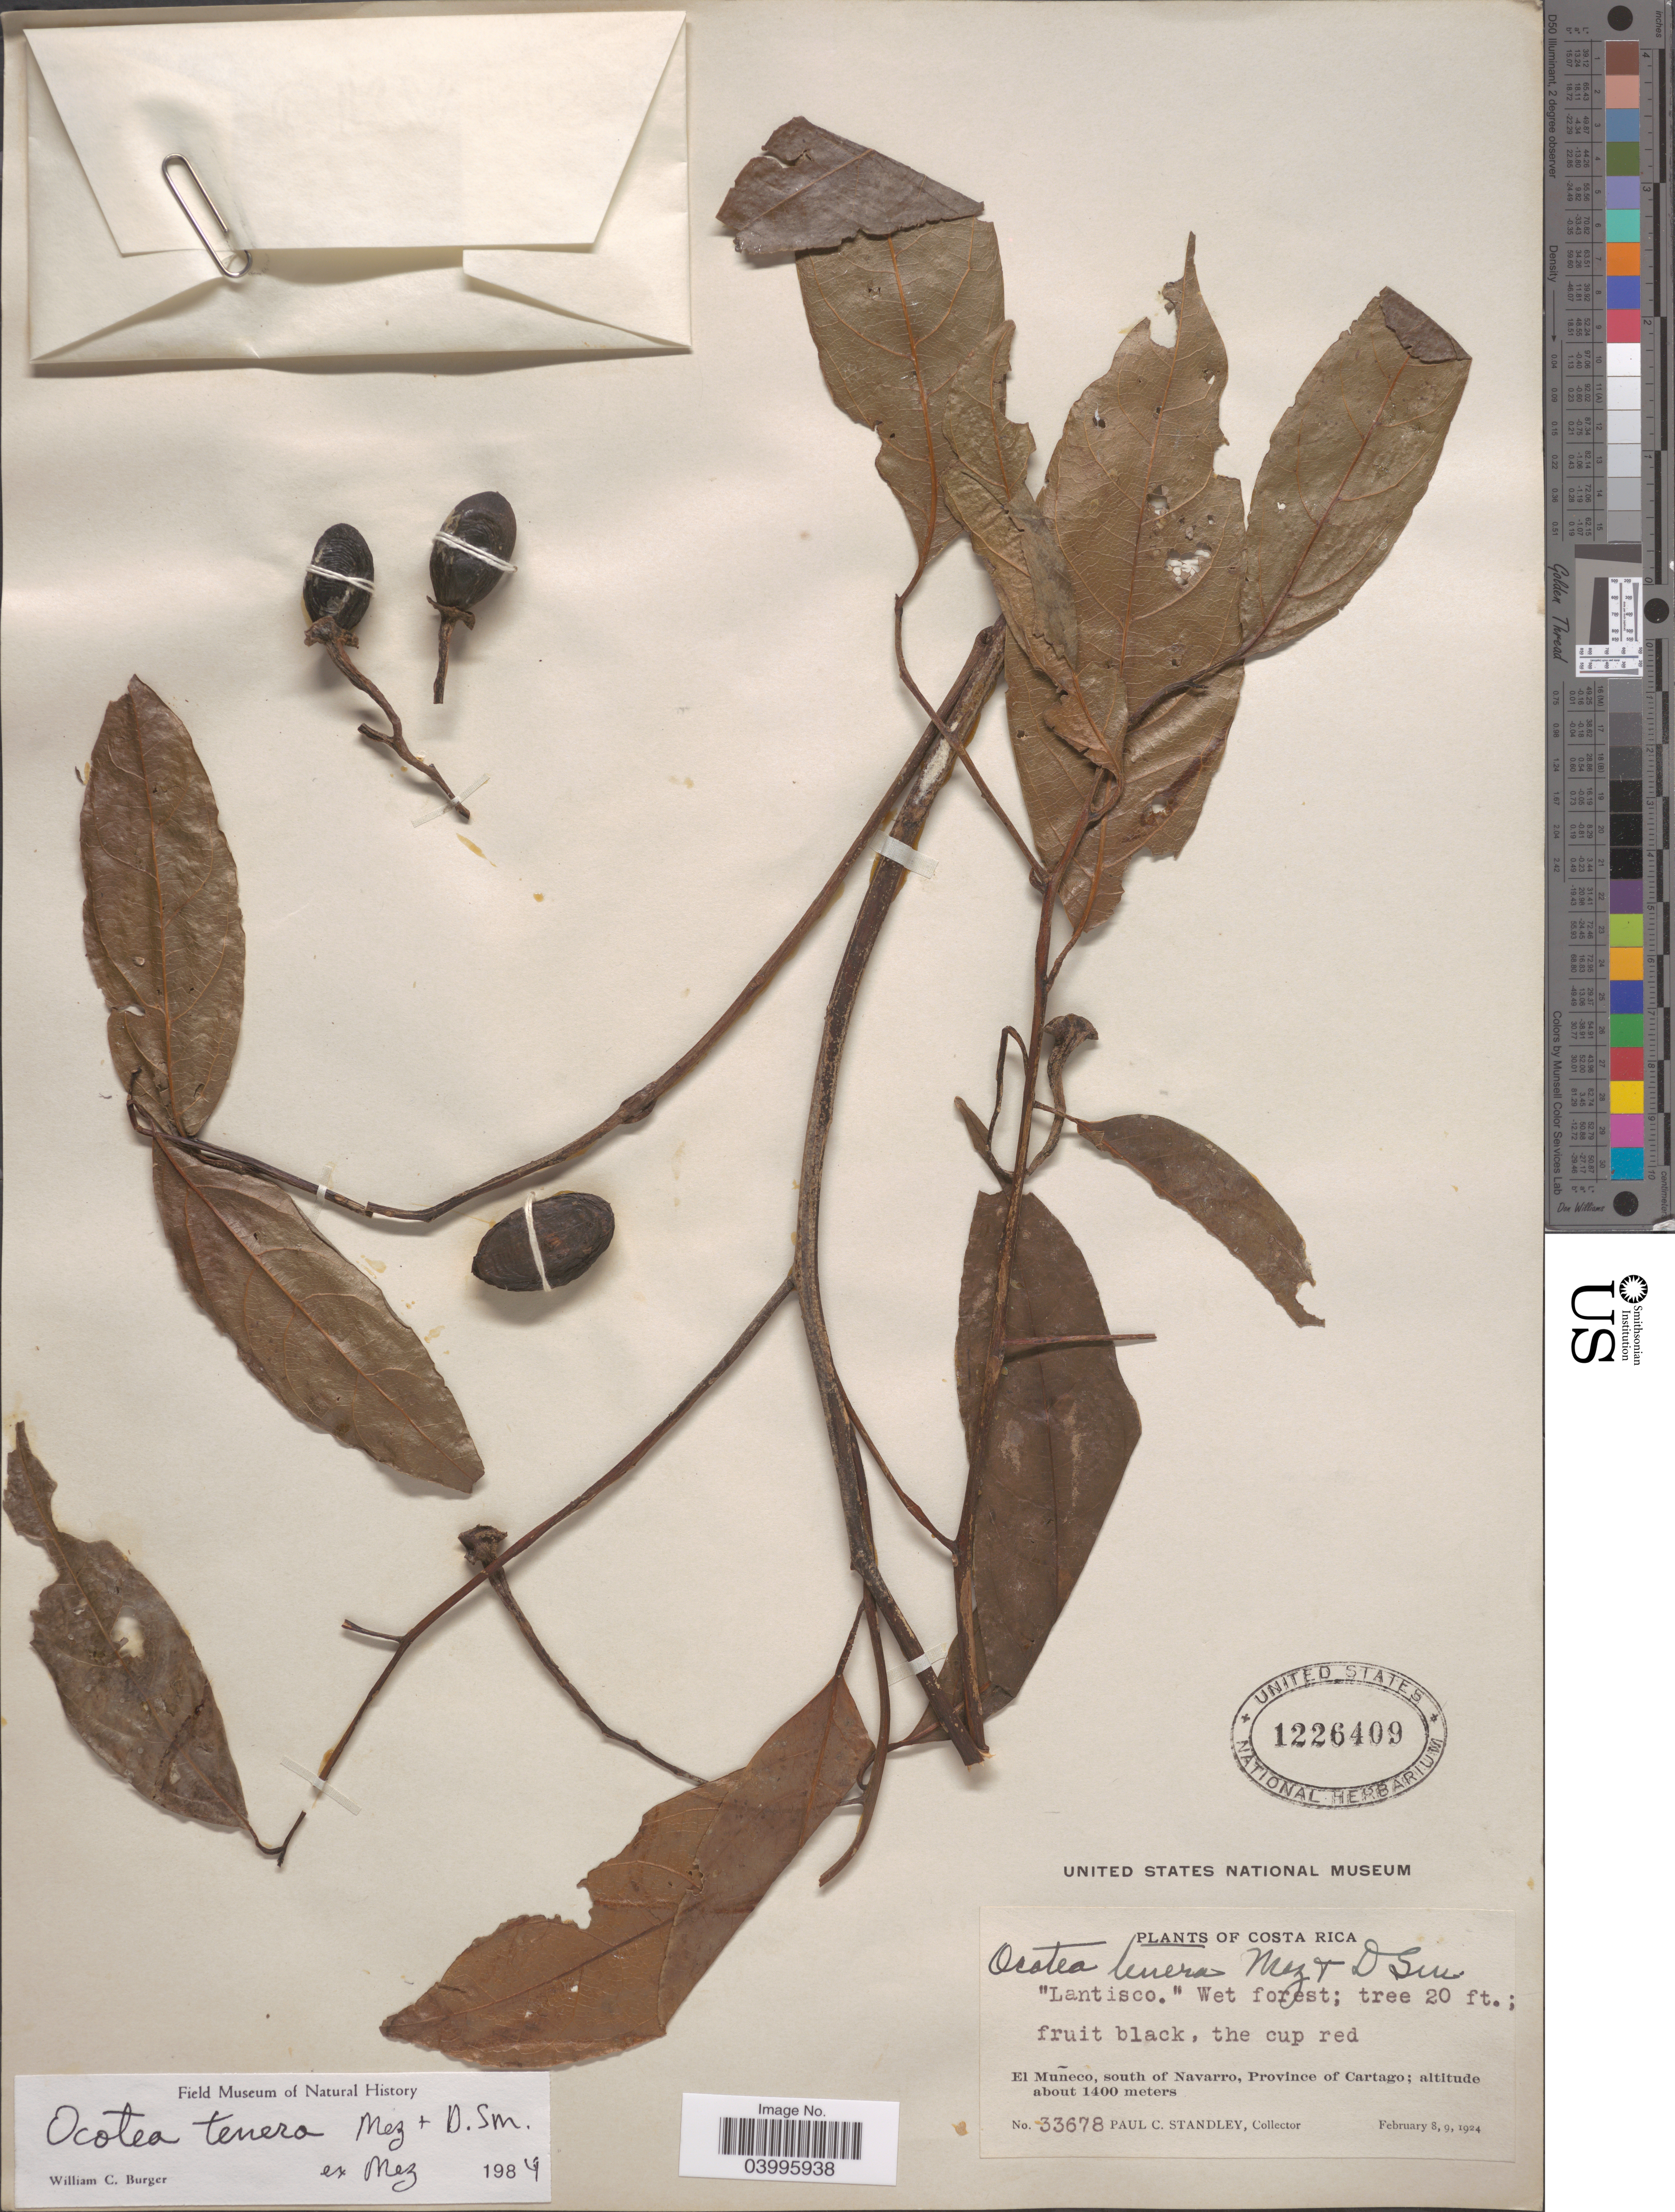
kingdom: Plantae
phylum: Tracheophyta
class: Magnoliopsida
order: Laurales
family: Lauraceae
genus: Ocotea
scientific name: Ocotea tenera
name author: Mez & Donn. Sm.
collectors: P. C. Standley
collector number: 33678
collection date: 1924-02-08/1924-02-09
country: Costa Rica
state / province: Cartago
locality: El Muñeco, south of Navarro.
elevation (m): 1400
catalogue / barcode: US 1226409